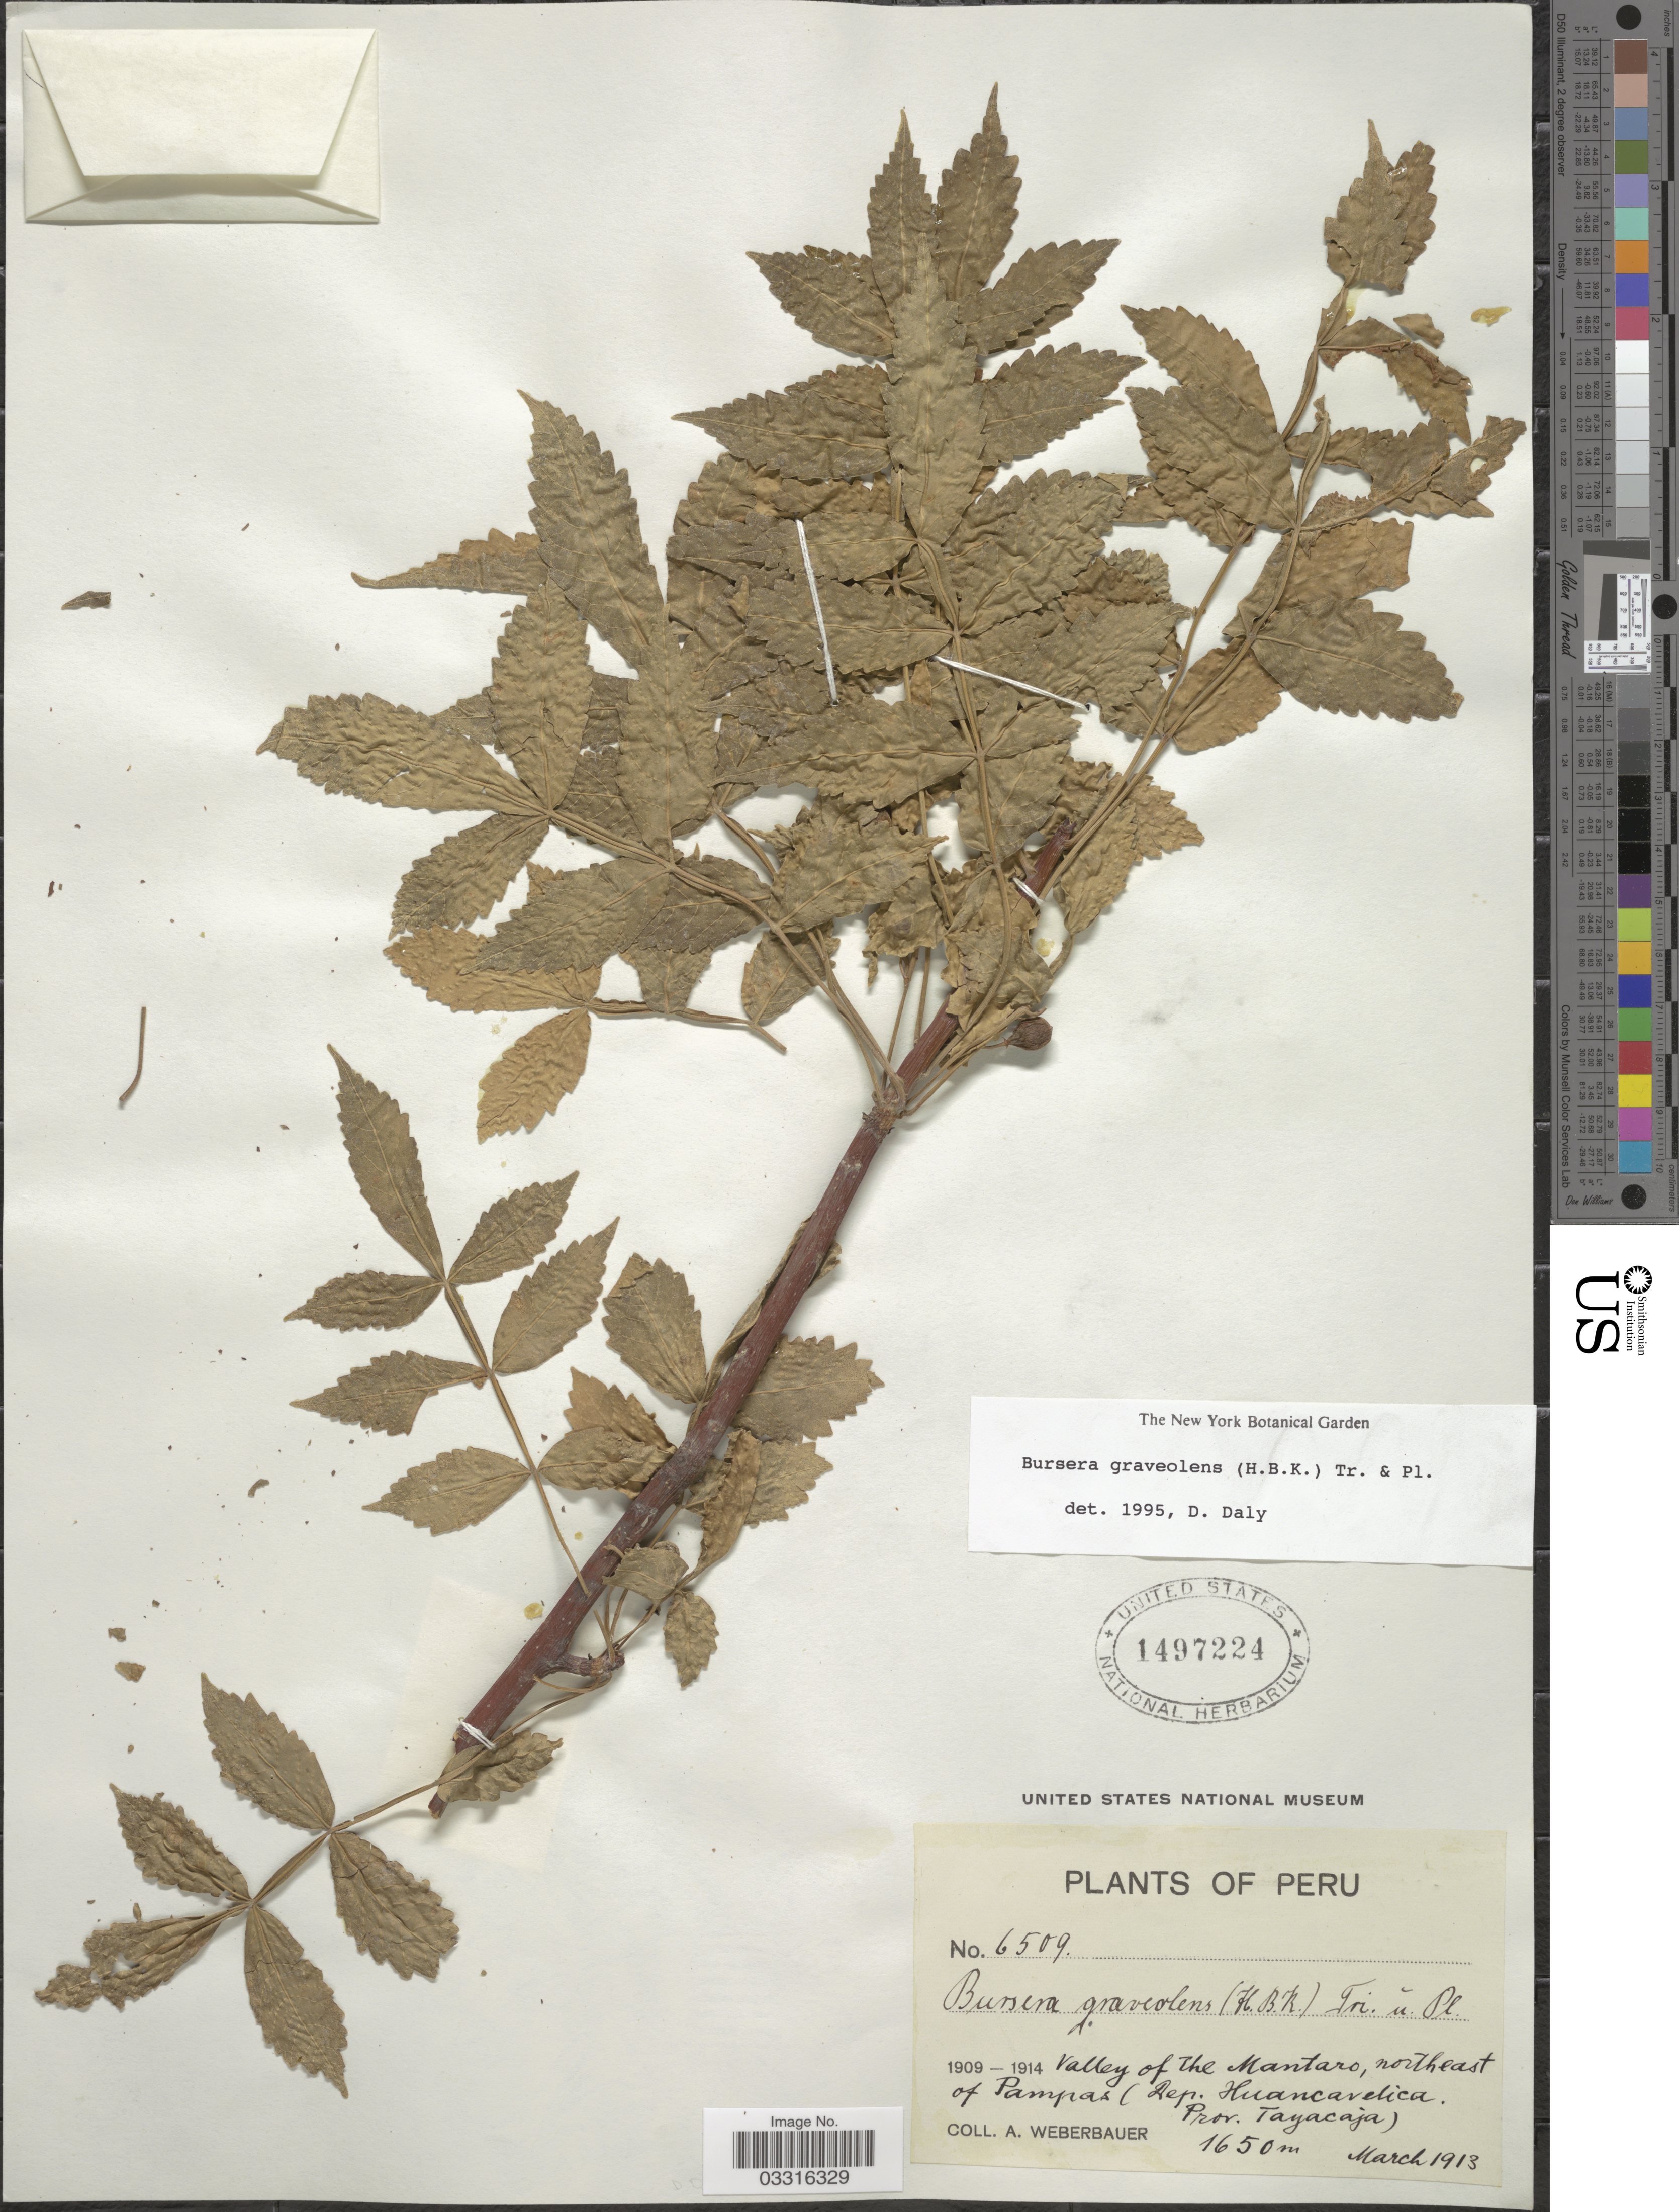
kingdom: Plantae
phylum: Tracheophyta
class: Magnoliopsida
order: Sapindales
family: Burseraceae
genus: Bursera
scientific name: Bursera graveolens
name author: (Kunth) Triana & Planch.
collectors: A. Weberbauer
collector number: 6509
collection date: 1913-03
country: Peru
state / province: Huancavelica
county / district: Tayacaja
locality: Valley of the Mantaro, northeast of Pampas (Dep. Huancavelica, Prov. Tayacaja).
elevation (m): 1650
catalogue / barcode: US 1497224